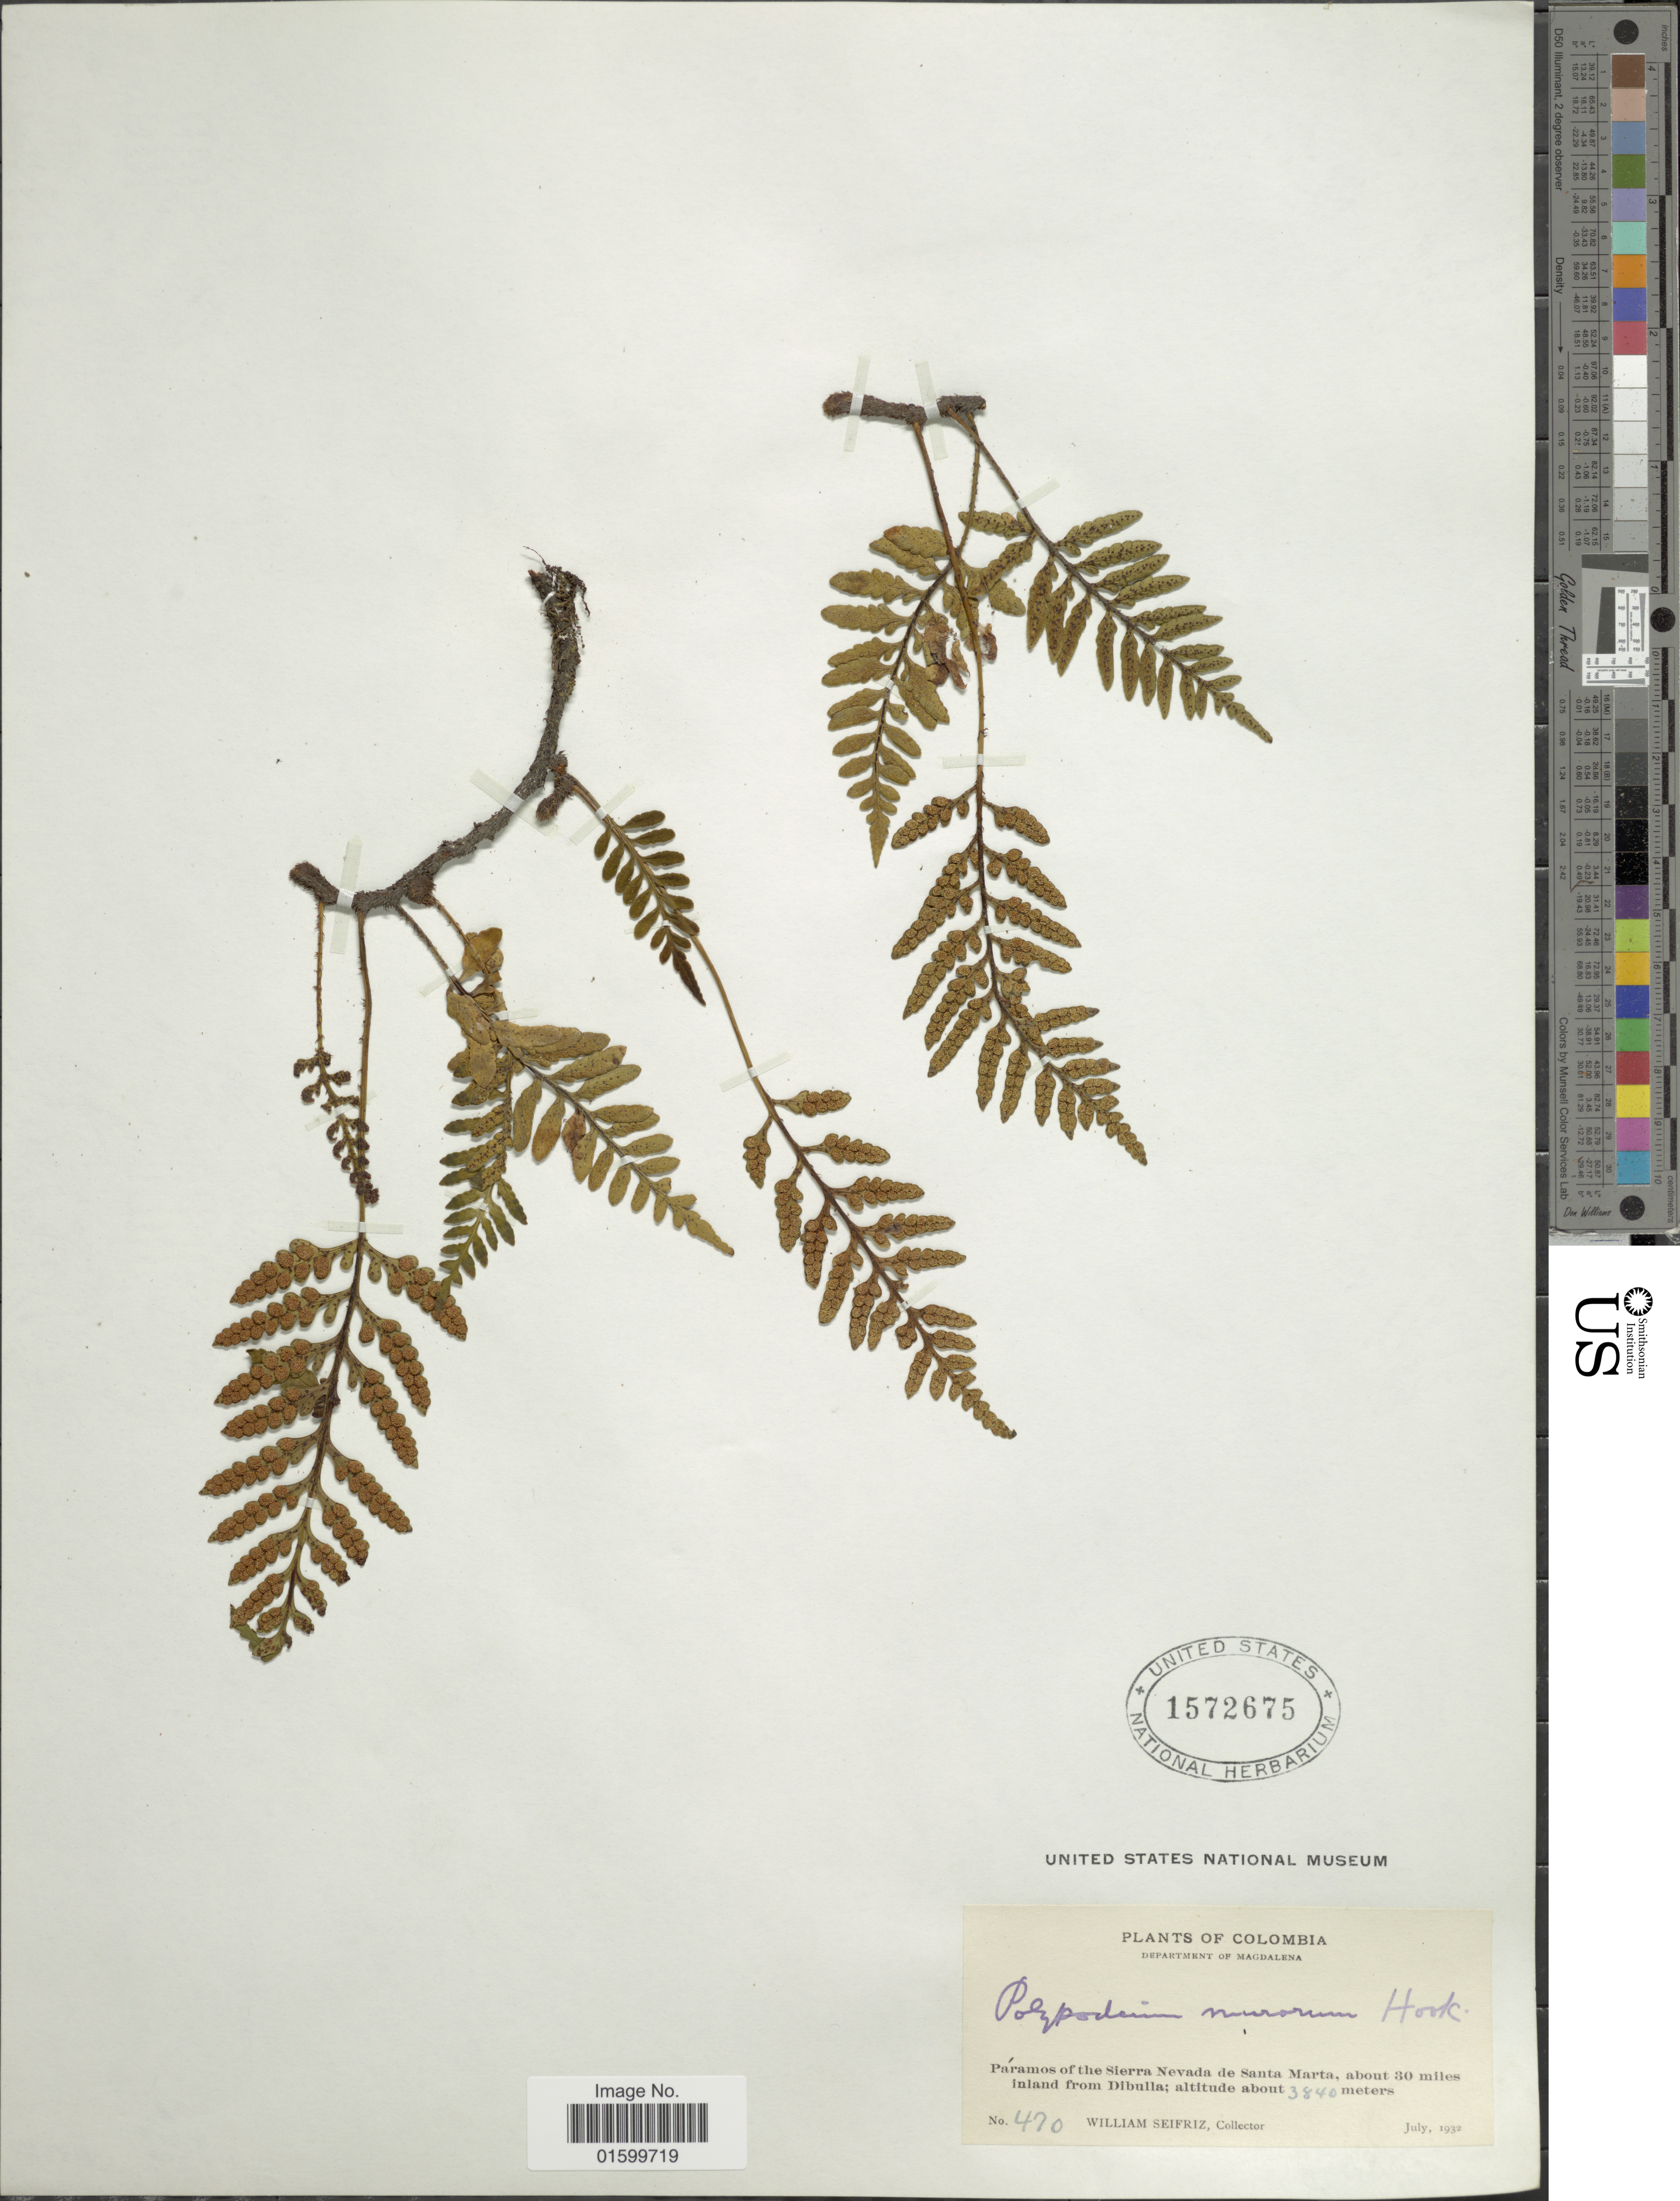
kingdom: Plantae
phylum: Tracheophyta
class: Polypodiopsida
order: Polypodiales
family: Polypodiaceae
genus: Pleopeltis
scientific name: Pleopeltis murorum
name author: (Hook.) A.R. Sm. & Tejero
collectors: W. Seifriz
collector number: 470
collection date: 1932-07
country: Colombia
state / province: Magdalena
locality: Department of Magdalena, Paramos of the Sierra Nevada de Santa Marta, about 30 miles inland from Dibulla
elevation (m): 3840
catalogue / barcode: US 1572675